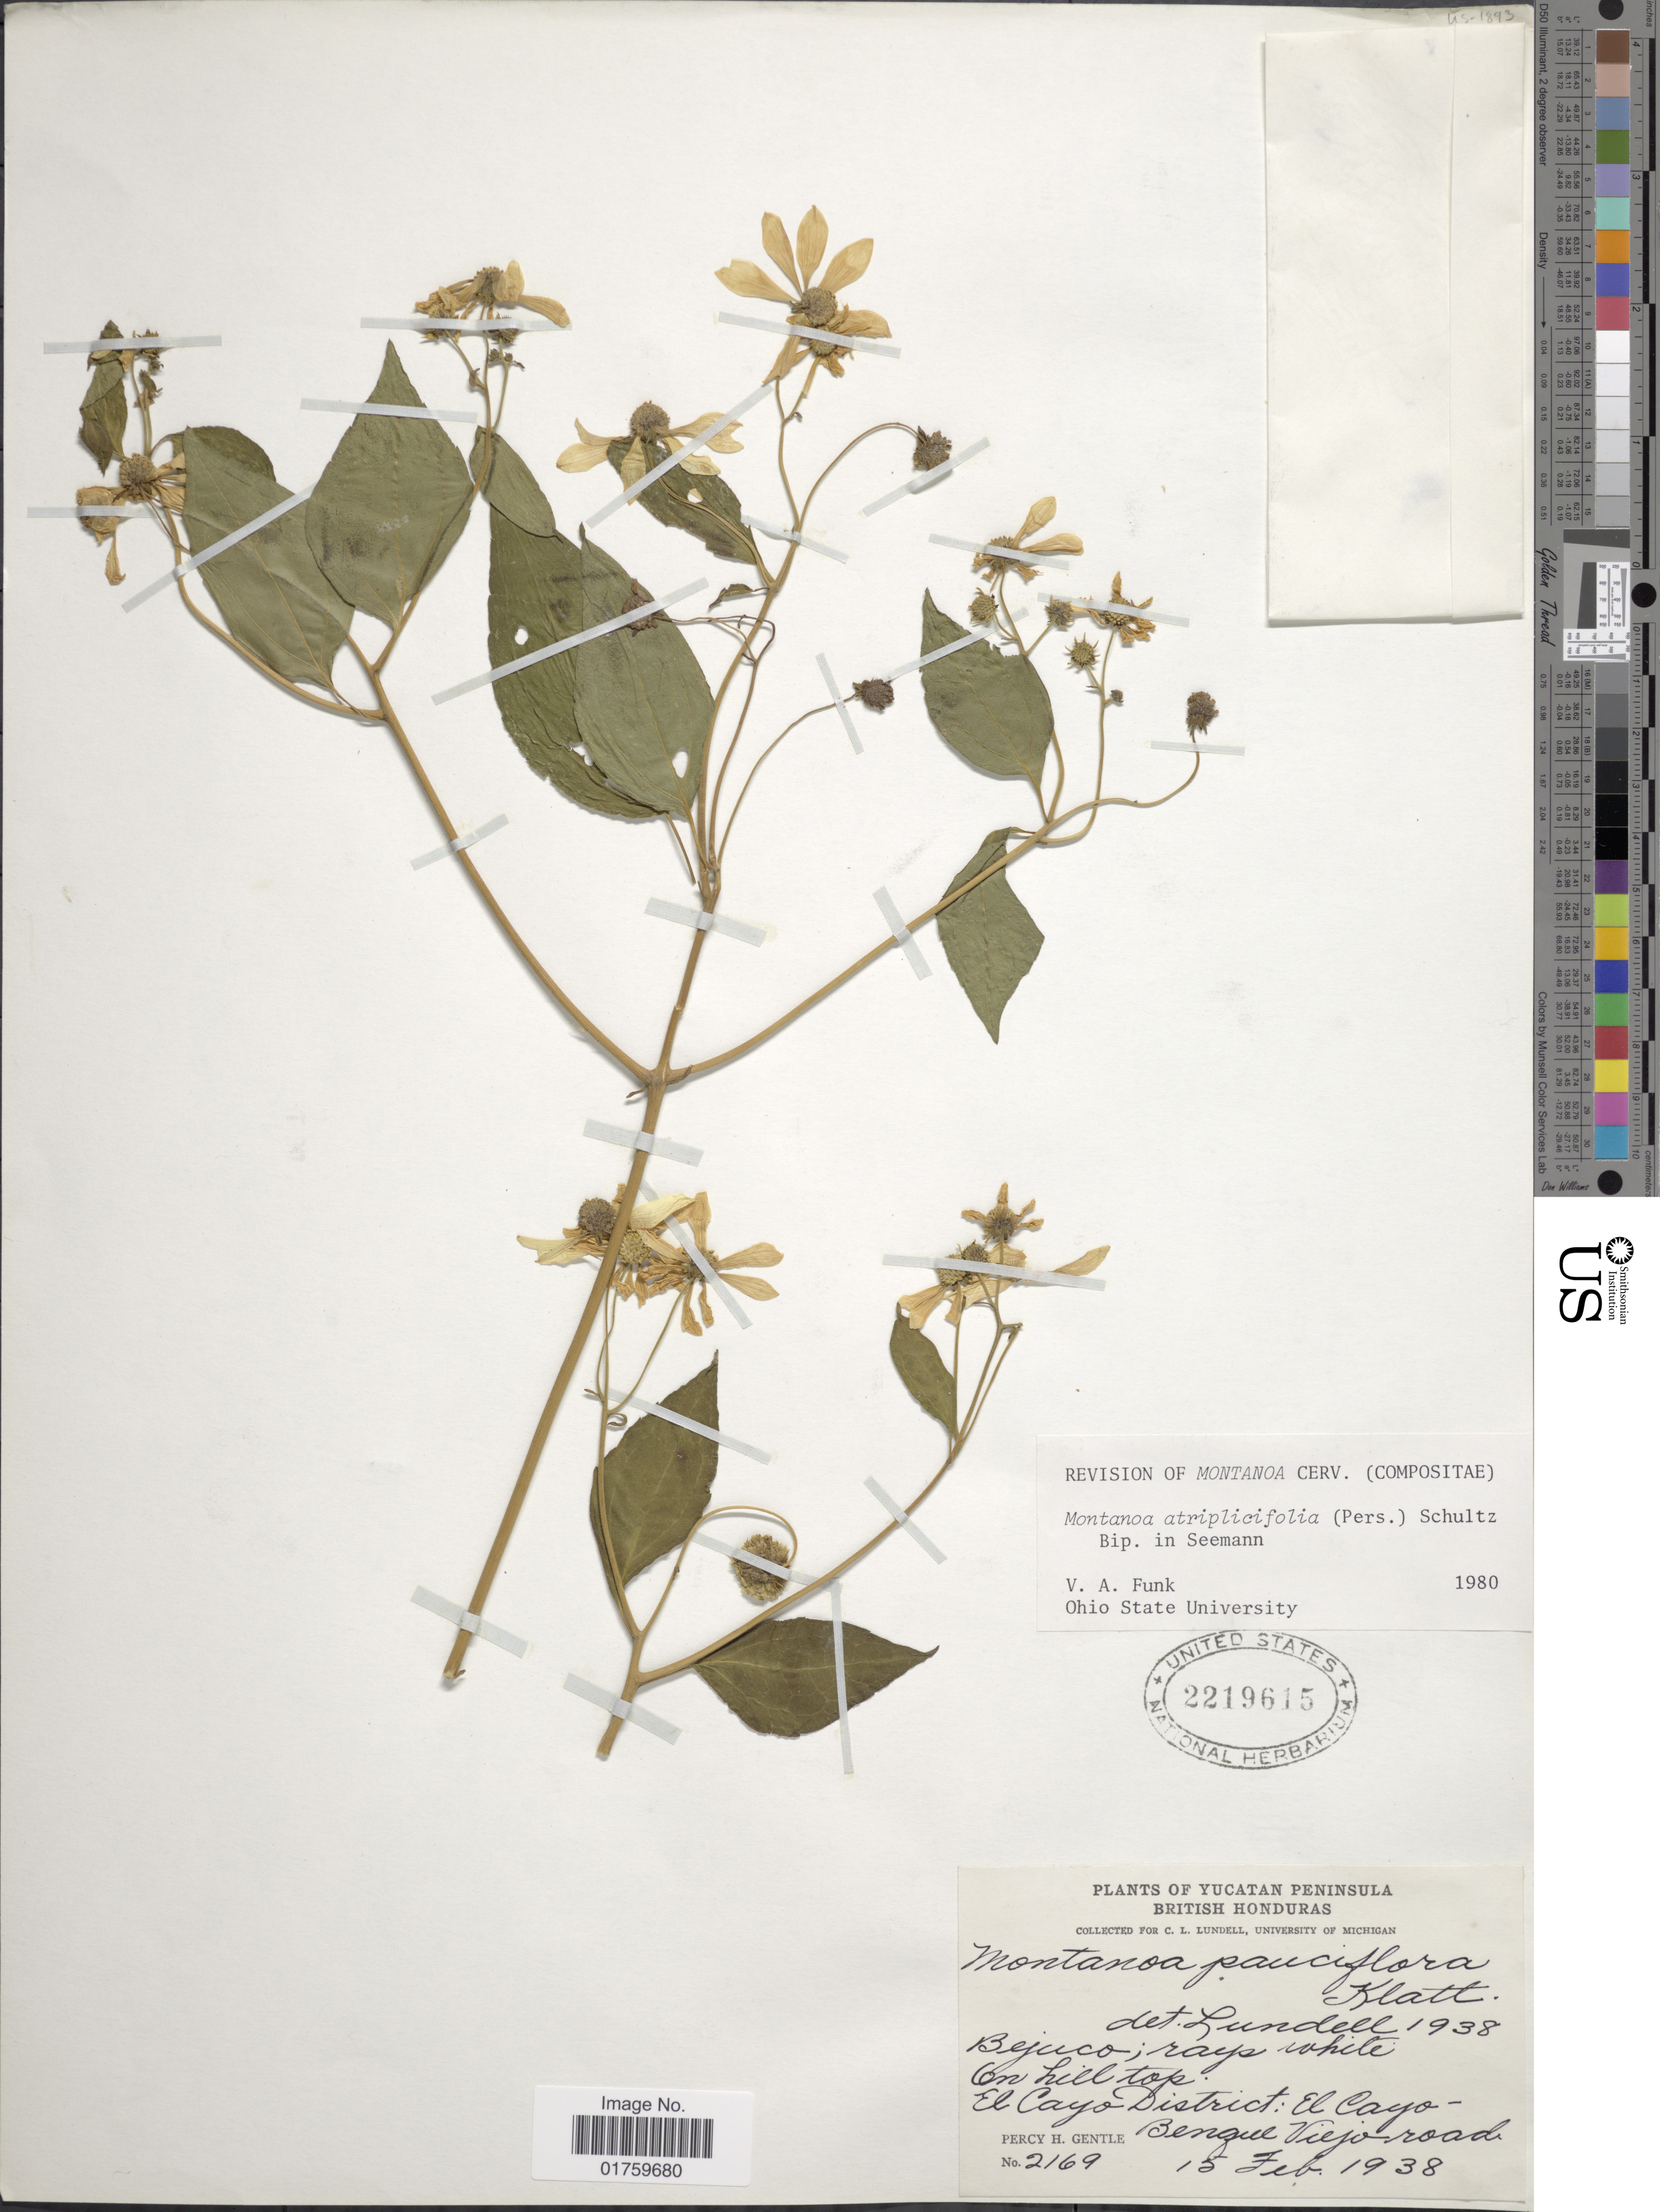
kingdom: Plantae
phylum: Tracheophyta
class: Magnoliopsida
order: Asterales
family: Asteraceae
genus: Montanoa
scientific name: Montanoa atriplicifolia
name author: (Pers.) Sch. Bip.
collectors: P. H. Gentle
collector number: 2169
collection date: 1938-02-15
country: Belize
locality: Yucatan Peninsula of British Honduras, Bejuco, El Cayo district: El Cayo-Bengue Viejo road.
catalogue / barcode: US 2219615